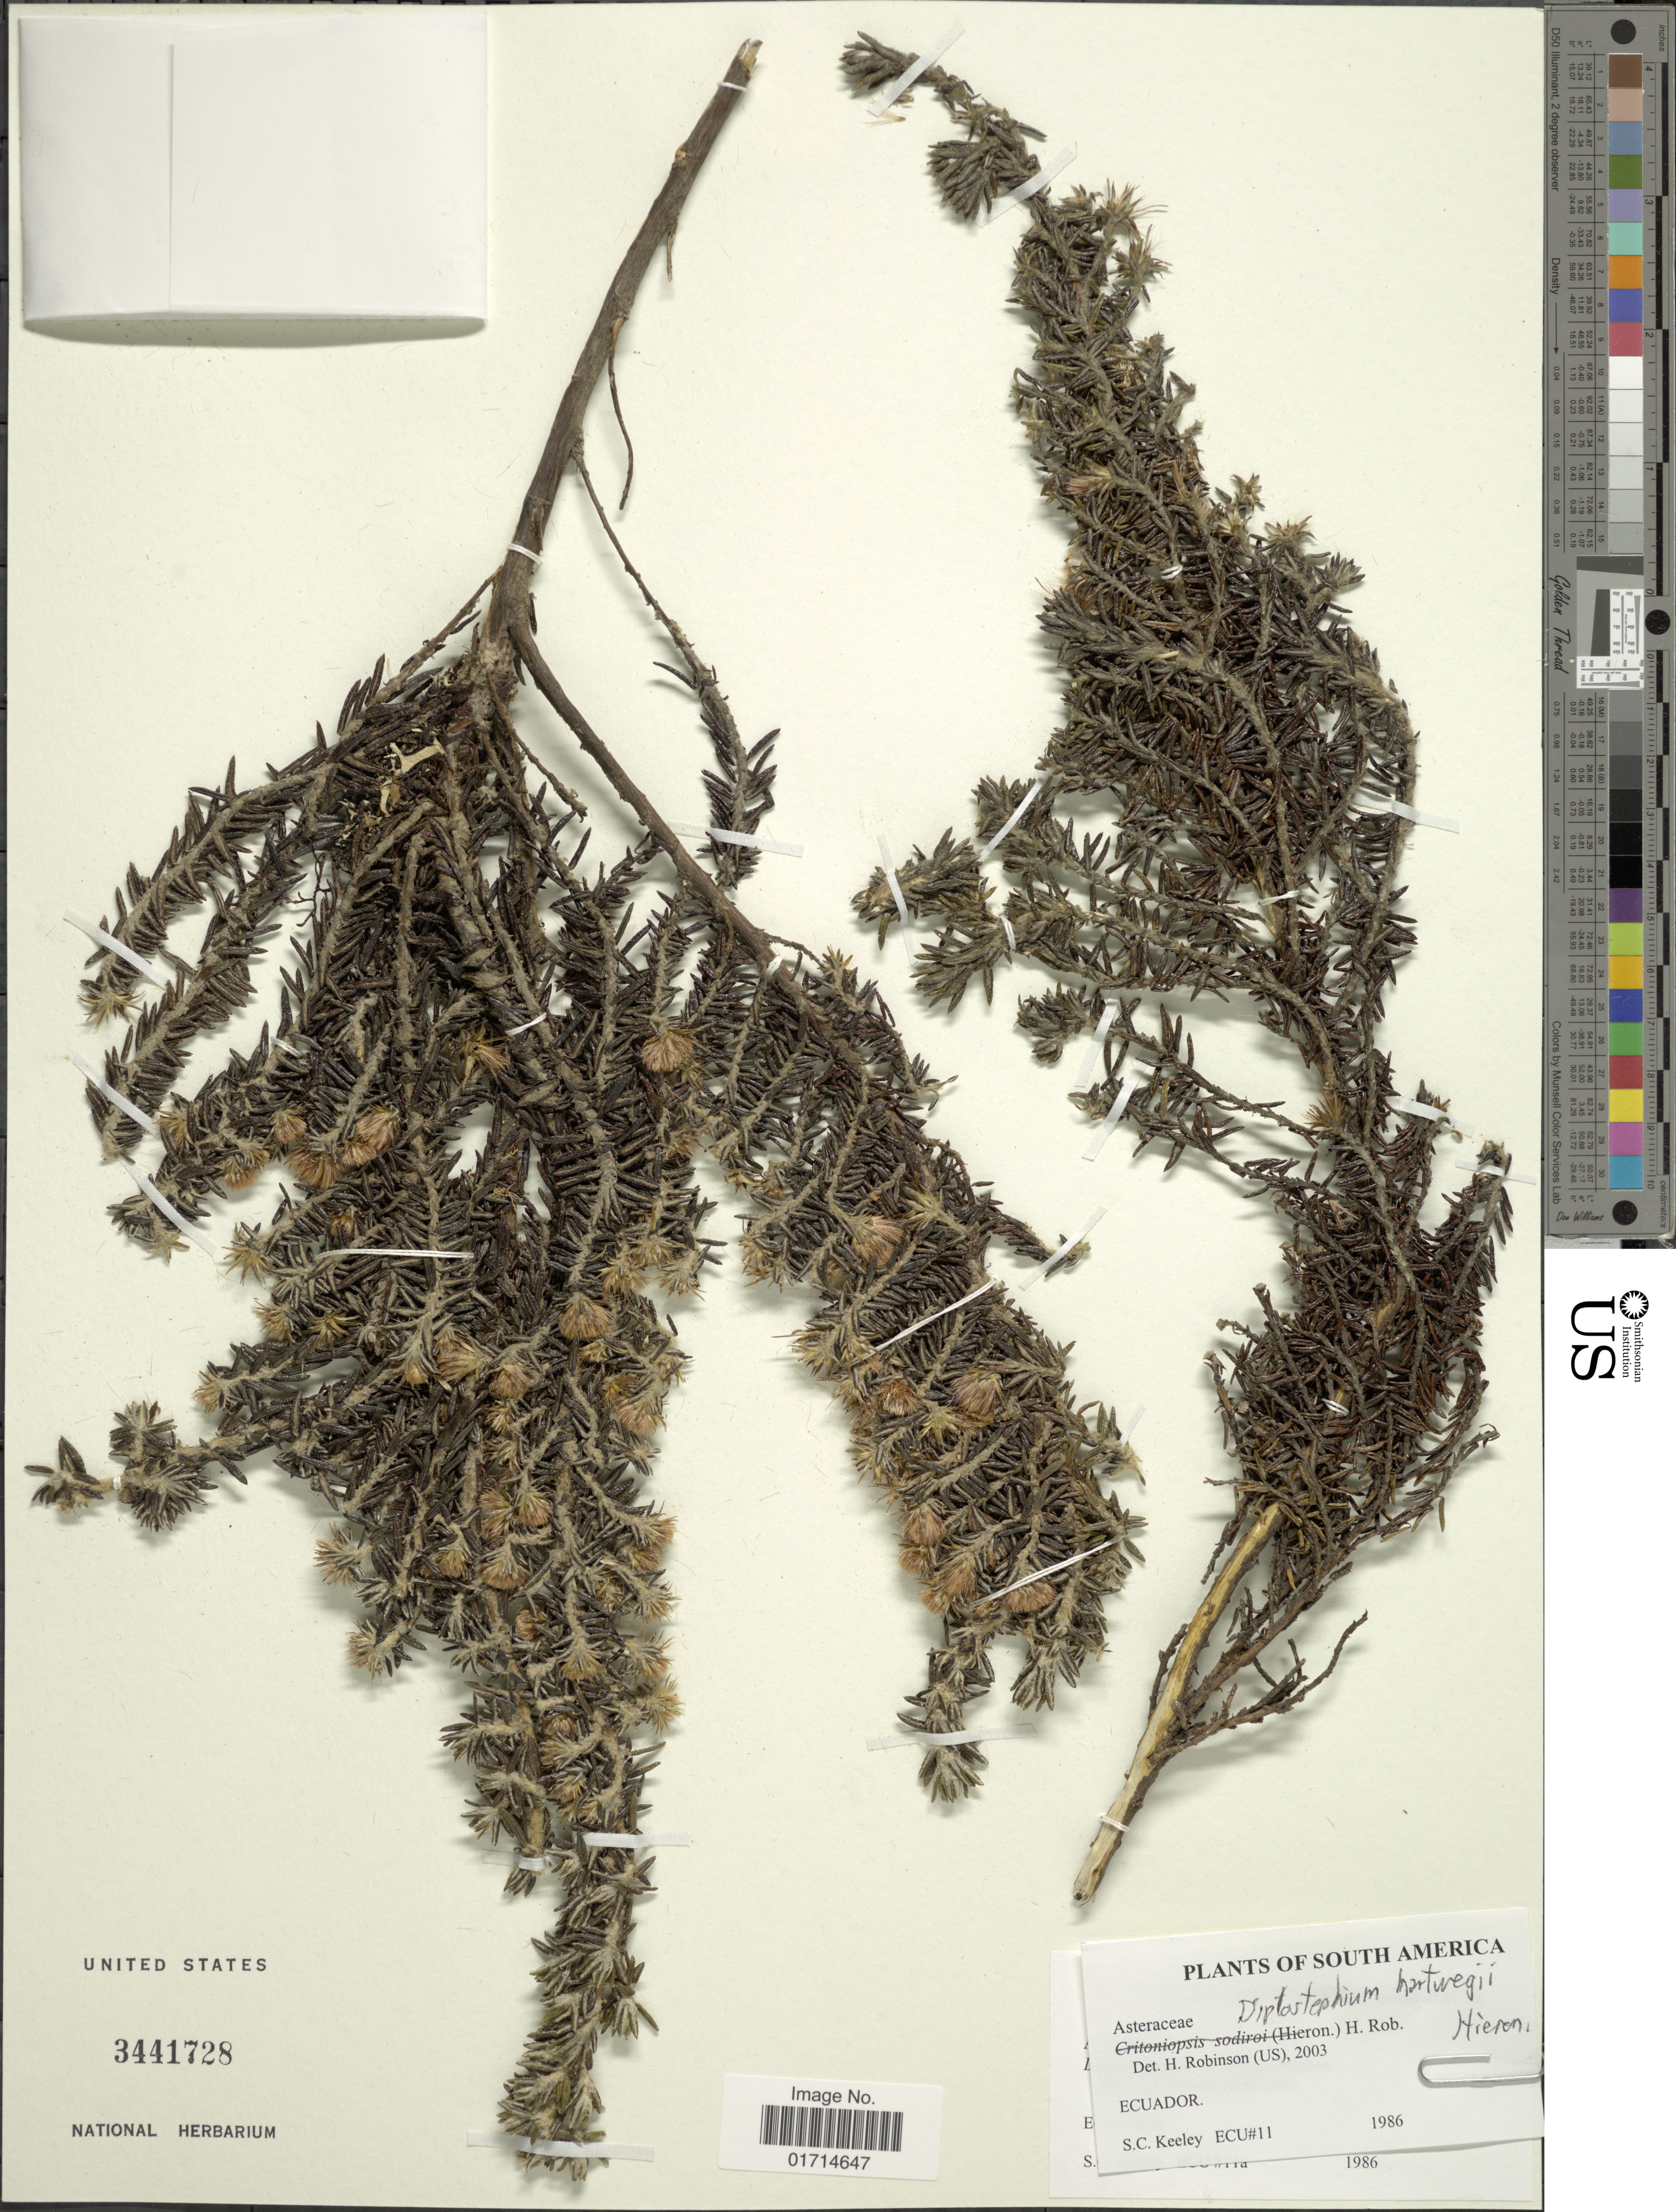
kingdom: Plantae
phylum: Tracheophyta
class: Magnoliopsida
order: Asterales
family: Asteraceae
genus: Diplostephium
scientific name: Diplostephium hartwegii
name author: Hieron.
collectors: S. C. Keeley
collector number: ECU11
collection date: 1986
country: Ecuador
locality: Ecuador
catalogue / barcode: US 3441728